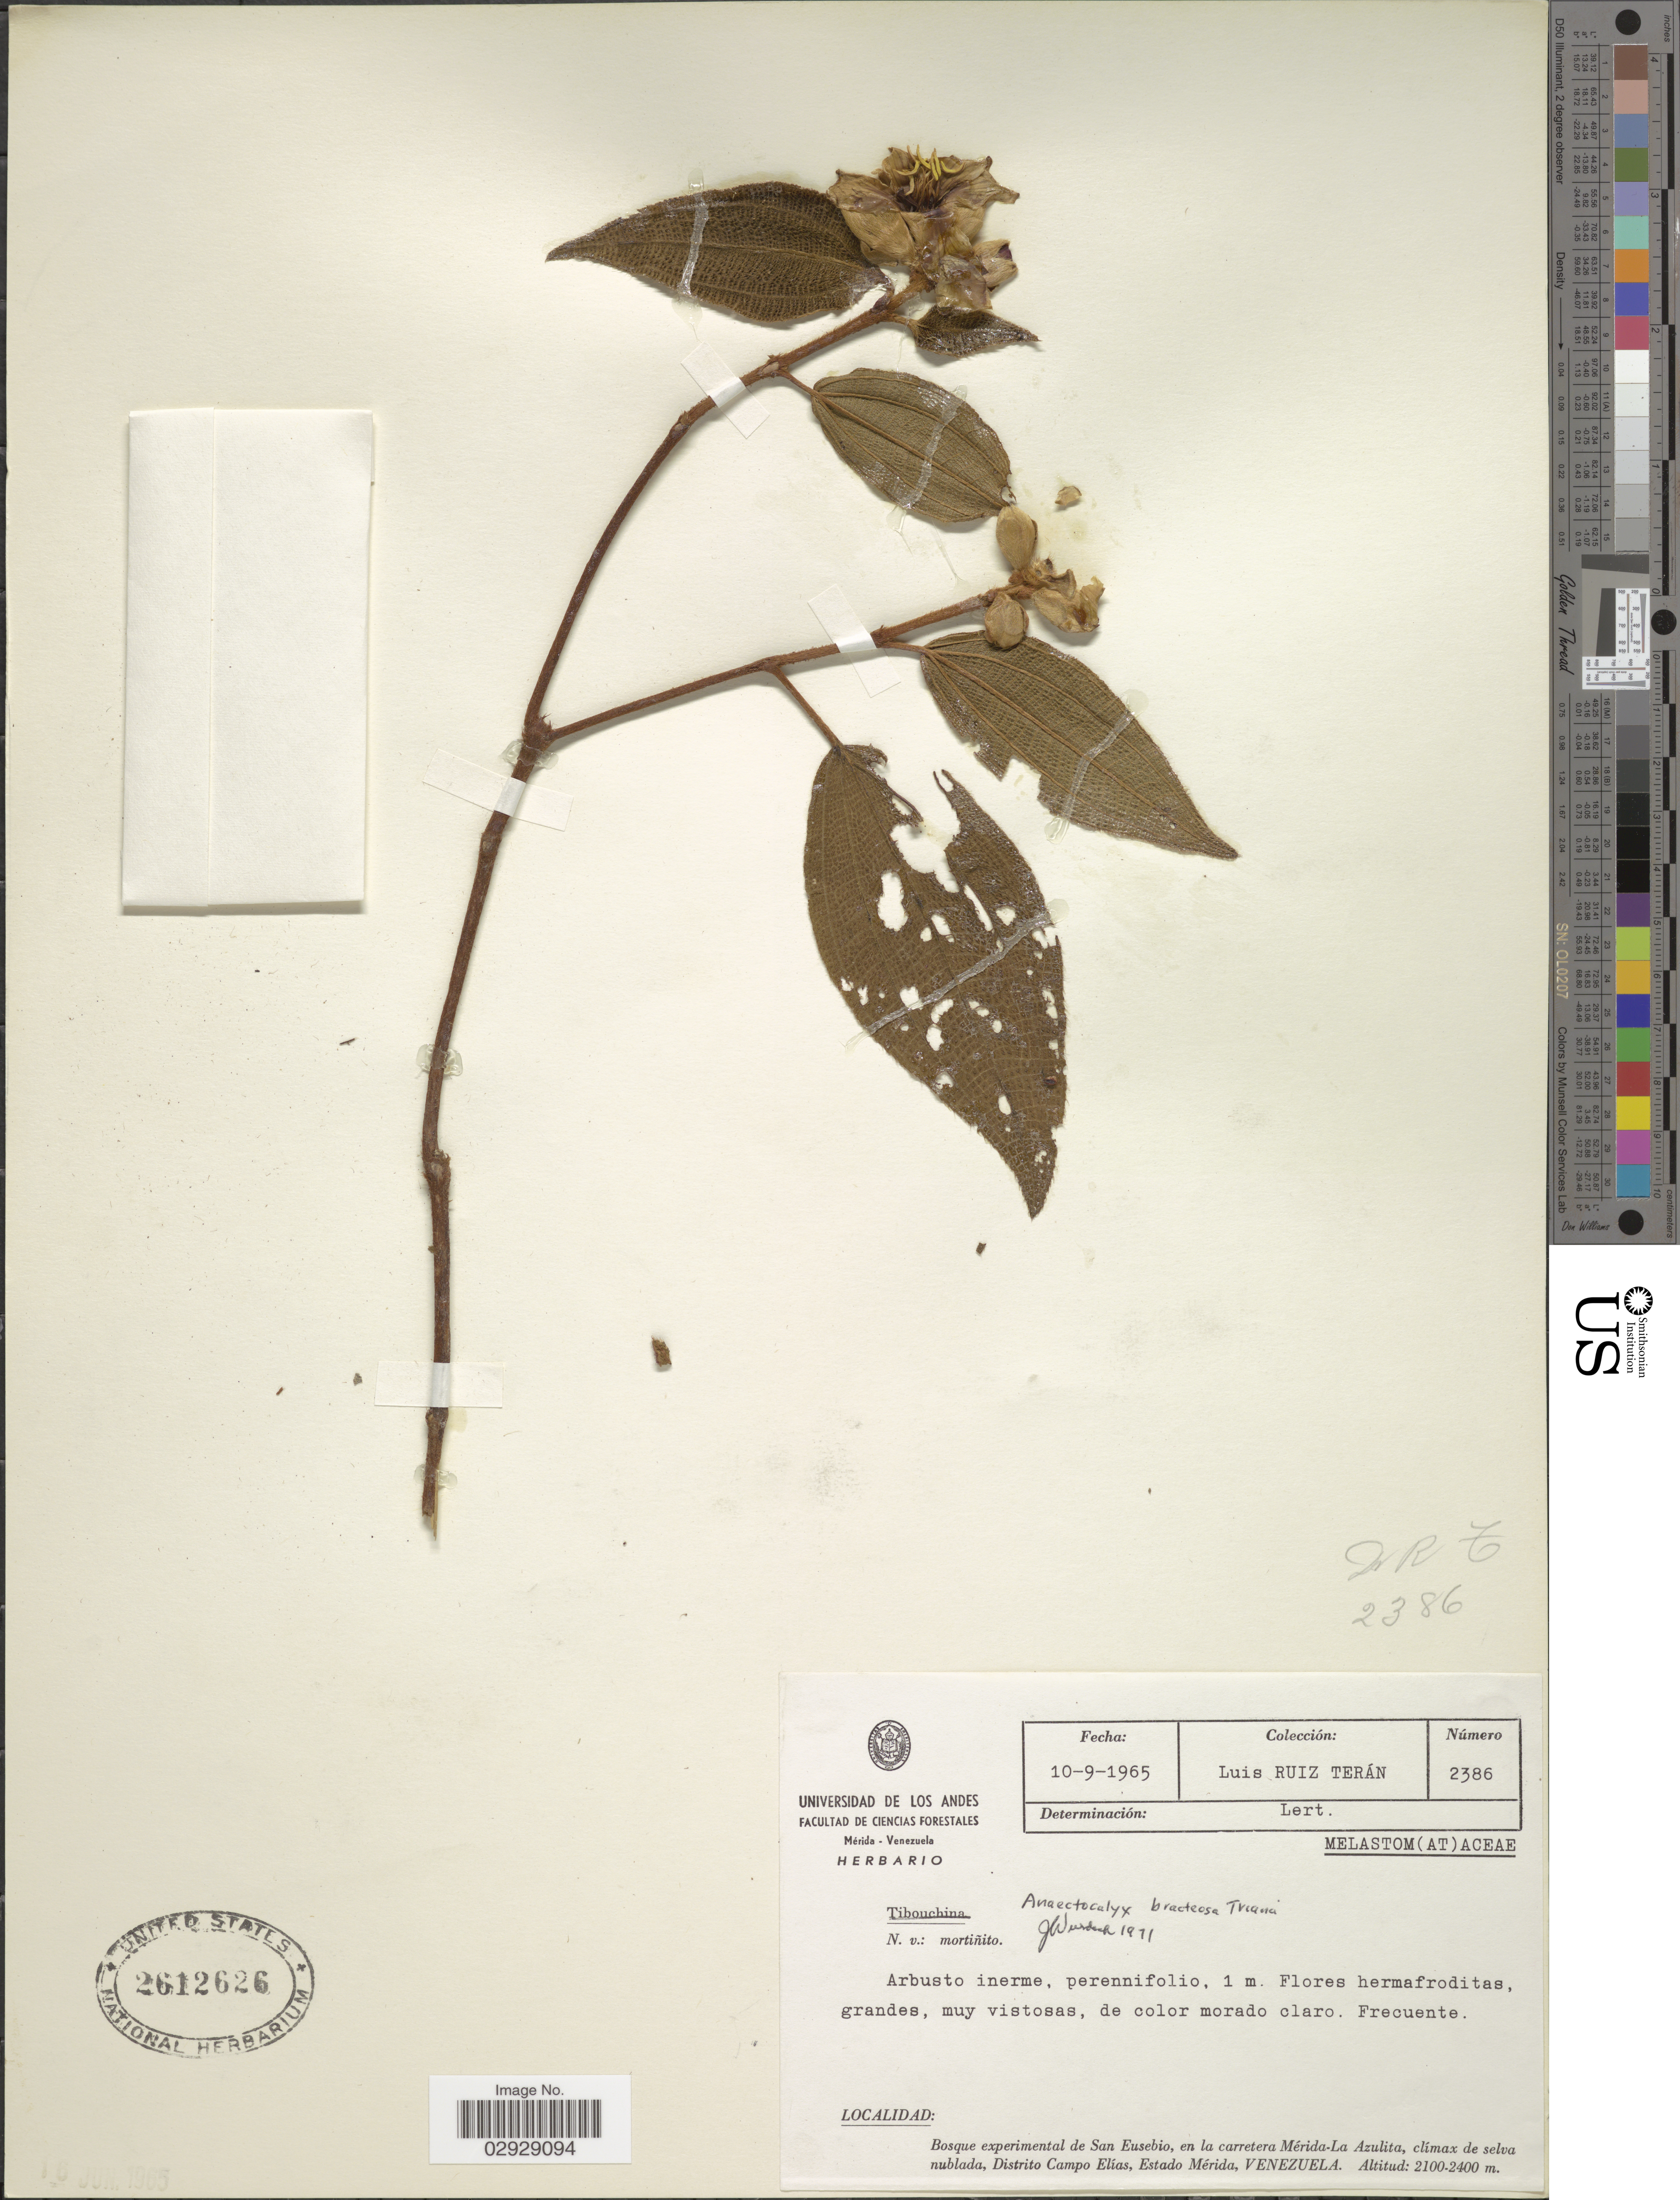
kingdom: Plantae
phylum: Tracheophyta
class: Magnoliopsida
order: Myrtales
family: Melastomataceae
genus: Anaectocalyx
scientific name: Anaectocalyx bracteosa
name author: (Naudin) Triana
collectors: L. Teran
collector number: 2386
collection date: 1965-09-10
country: Venezuela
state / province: Mérida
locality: Bosque experimental de San Eusebio, en la carretera Mérida-La Azulita, clímax de selva nublada, Distrito Campo Elías.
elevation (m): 2100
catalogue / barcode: US 2612626